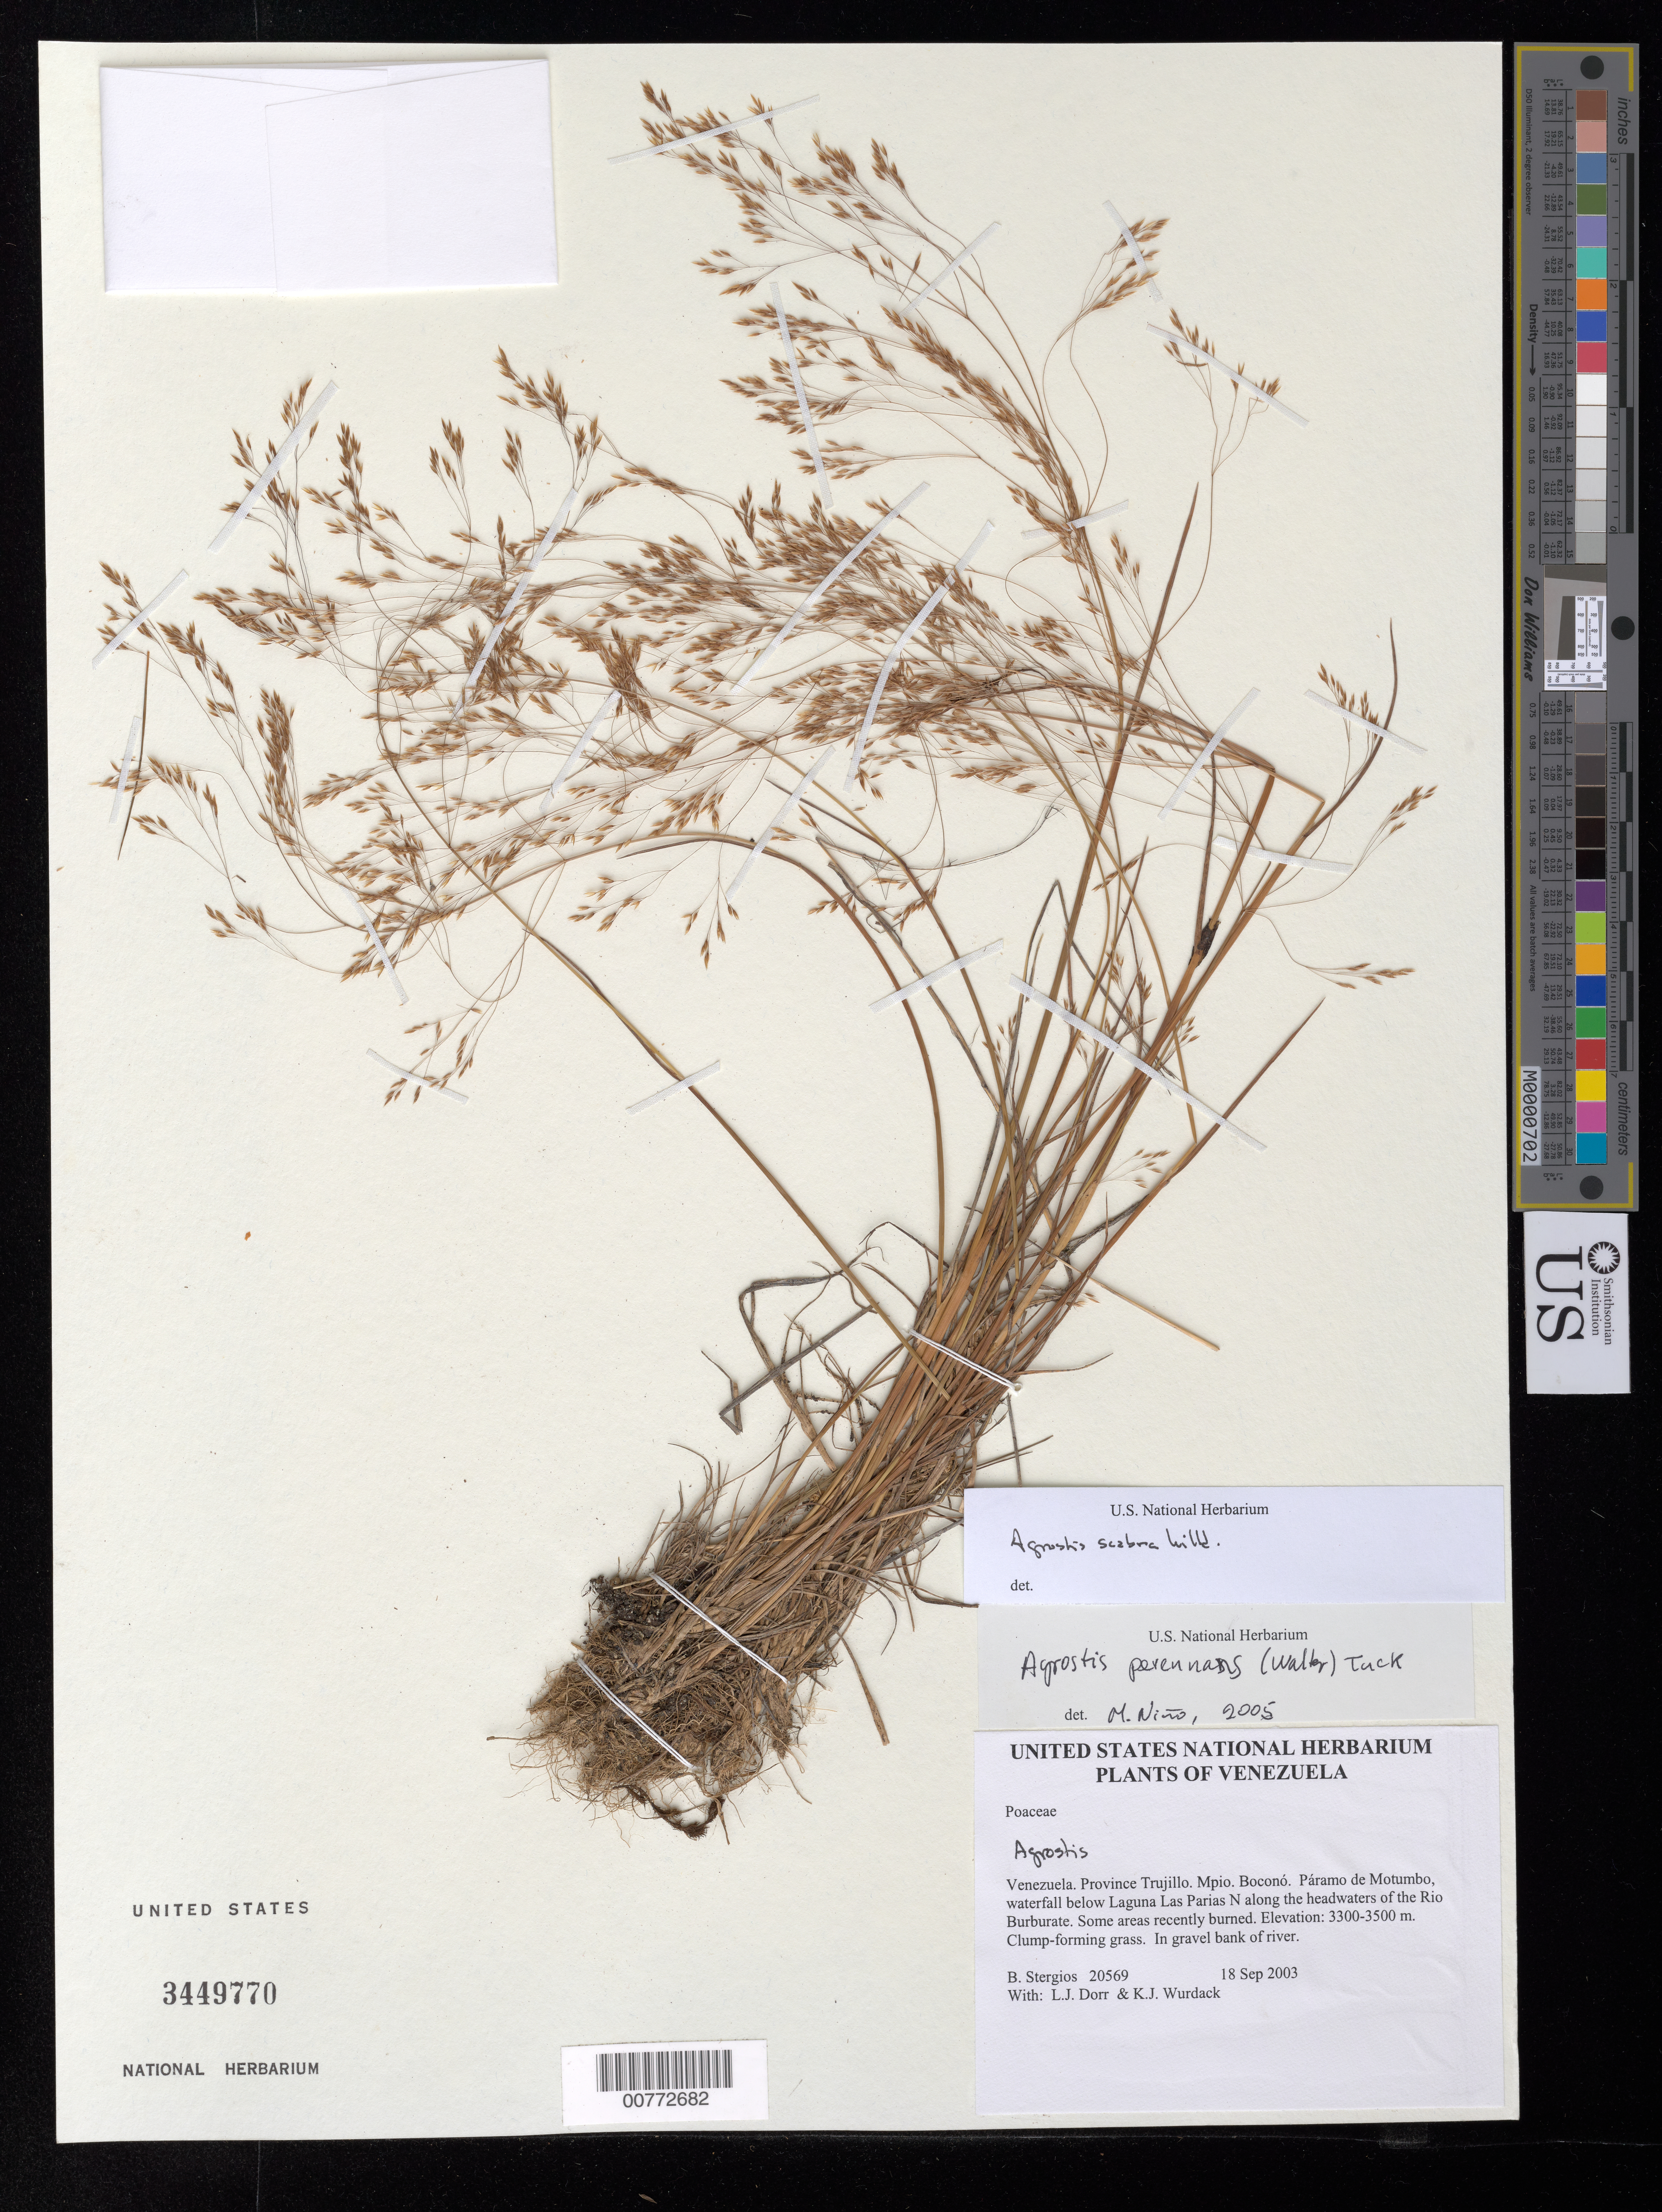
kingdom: Plantae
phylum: Tracheophyta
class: Liliopsida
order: Poales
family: Poaceae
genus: Agrostis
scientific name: Agrostis scabra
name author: Willd.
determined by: Molina, Ana M. de R.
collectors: B. G. Stergios, L. J. Dorr & K. Wurdack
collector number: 20569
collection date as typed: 18 Sep 2003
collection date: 2003-09-18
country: Venezuela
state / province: Trujillo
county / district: Boconó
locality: Páramo de Motumbo, waterfall below Laguna Las Parias N along the headwaters of the Rio Burburate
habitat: gravel bank of river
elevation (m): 3300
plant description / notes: BAB, F, K, MO, NY, PORT, US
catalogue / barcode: US 3449770